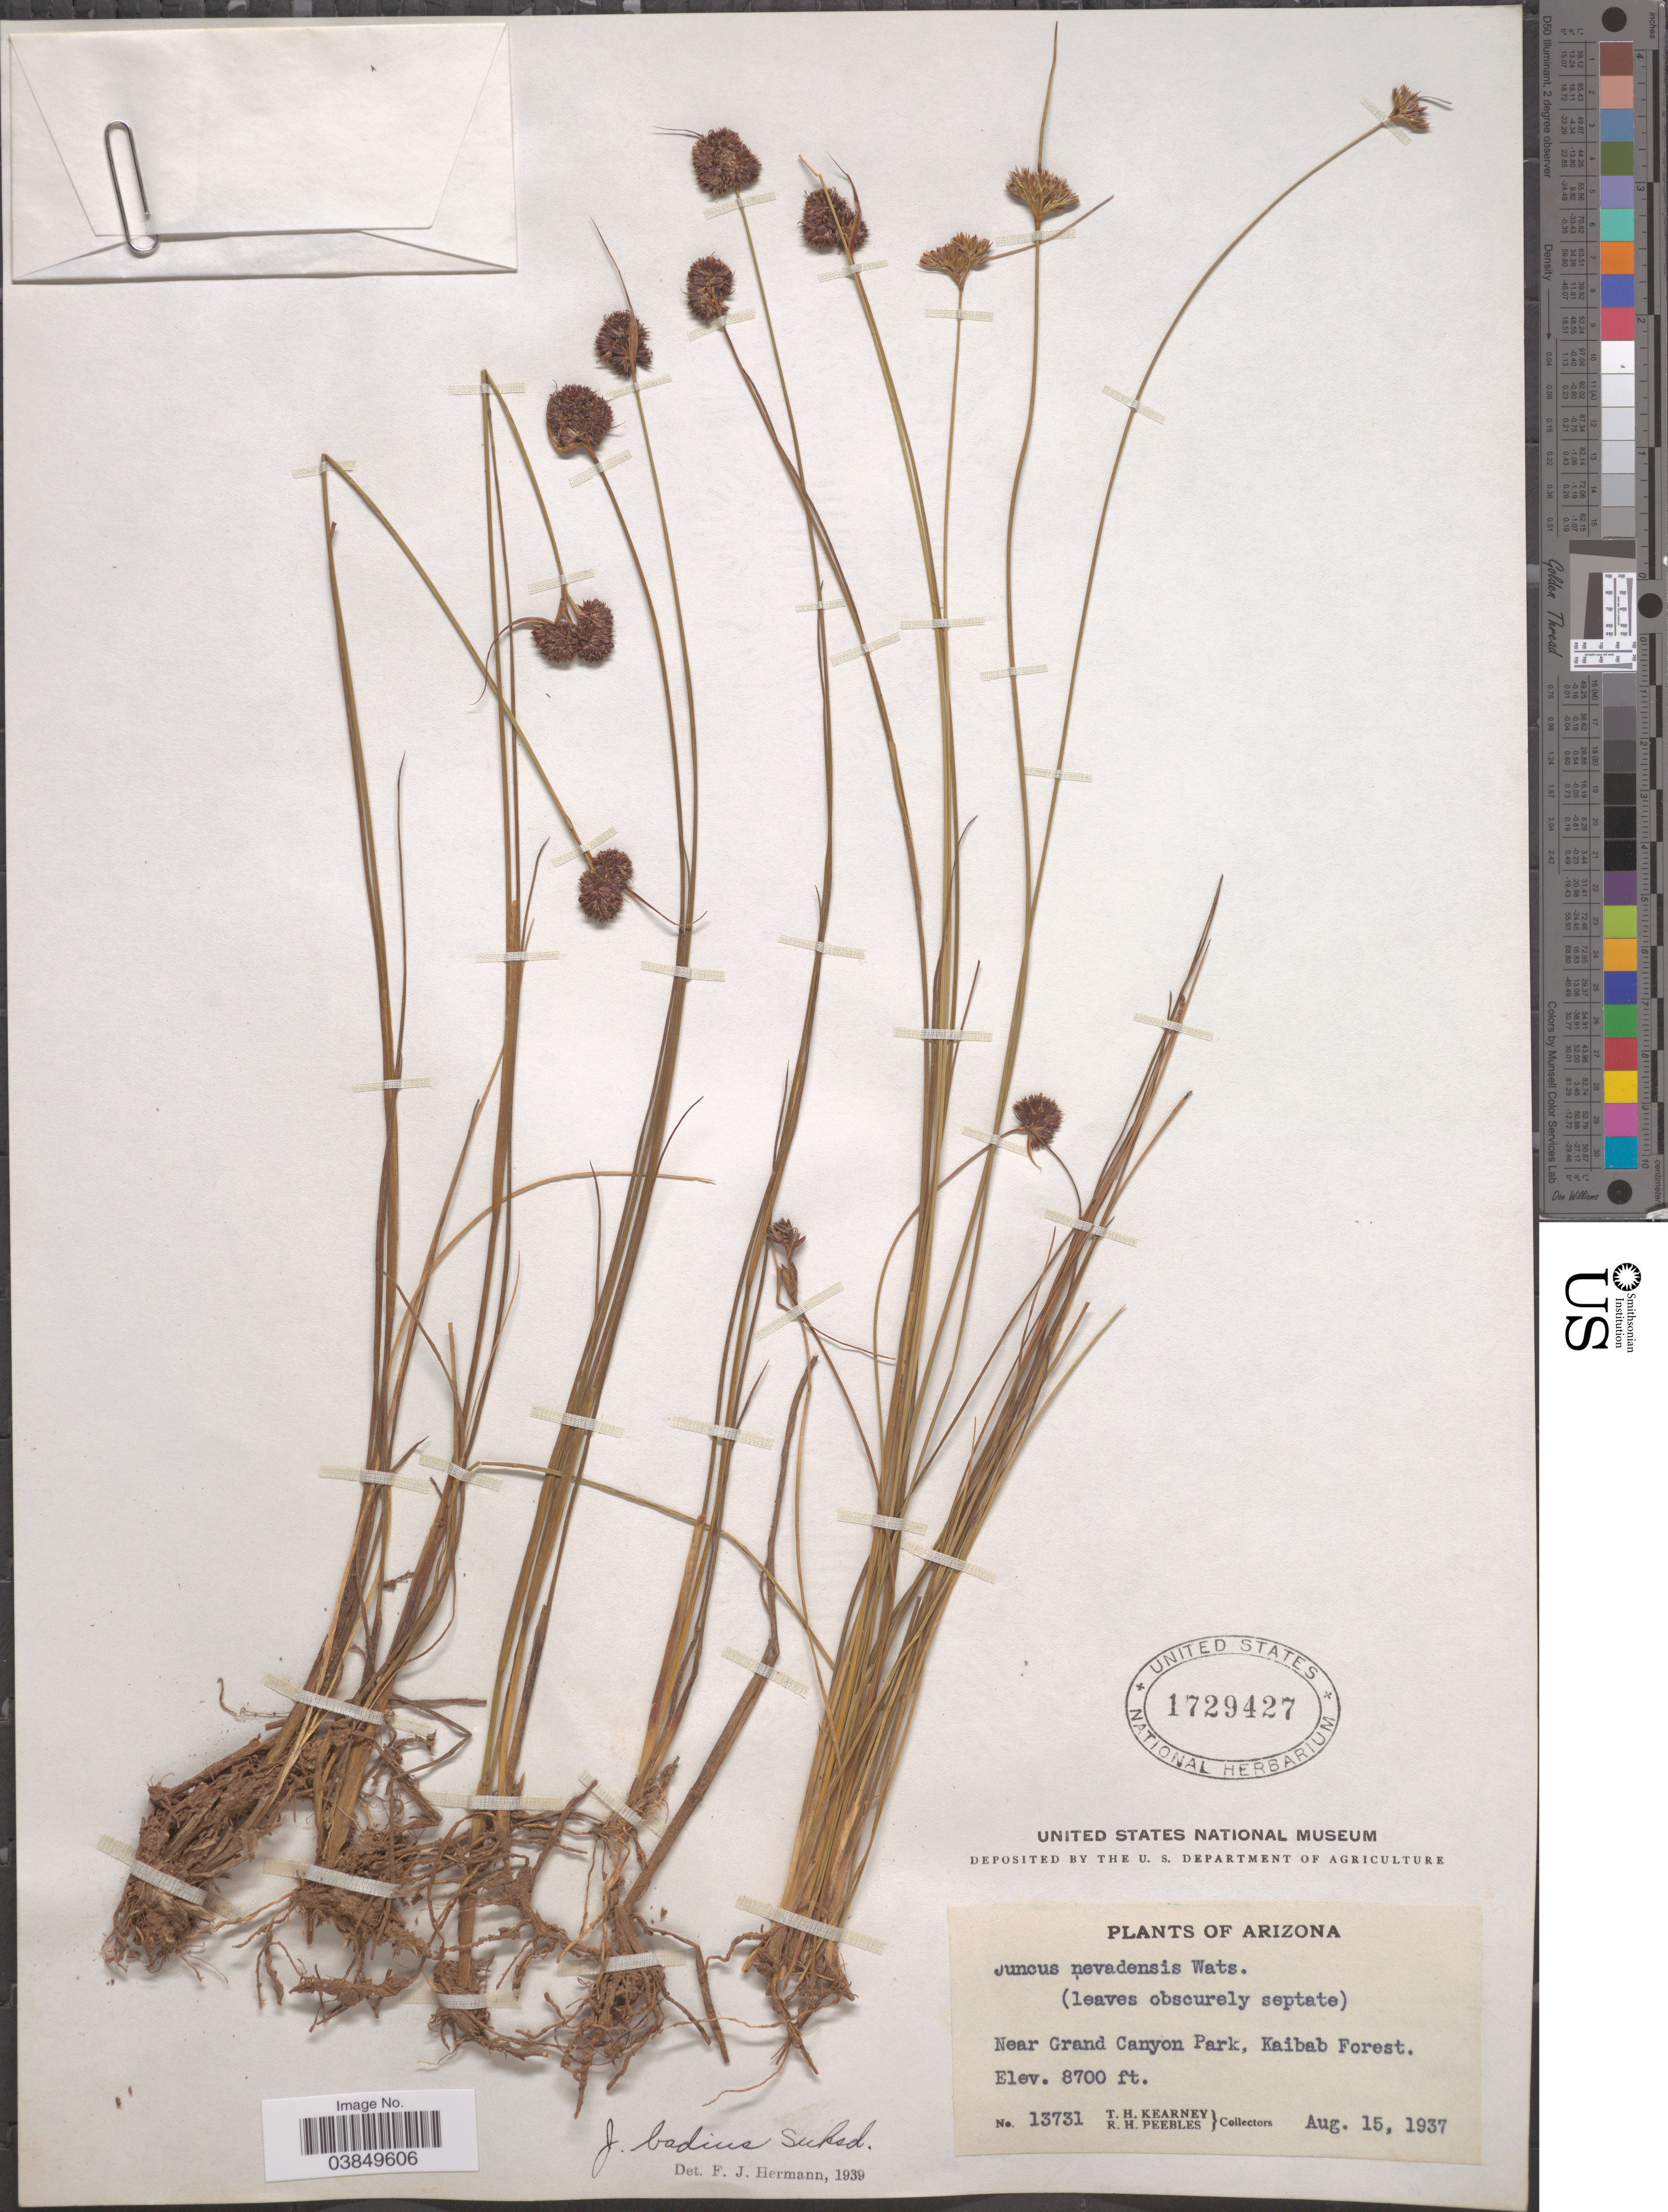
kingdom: Plantae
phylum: Tracheophyta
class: Liliopsida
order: Poales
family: Juncaceae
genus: Juncus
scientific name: Juncus badius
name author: Suksd.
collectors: T. H. Kearney & R. H. Peebles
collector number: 13731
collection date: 1937-08-15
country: United States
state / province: Arizona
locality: Near Grand Canyon Park, Kaibab Forest.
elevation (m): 2652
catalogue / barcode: US 1729427